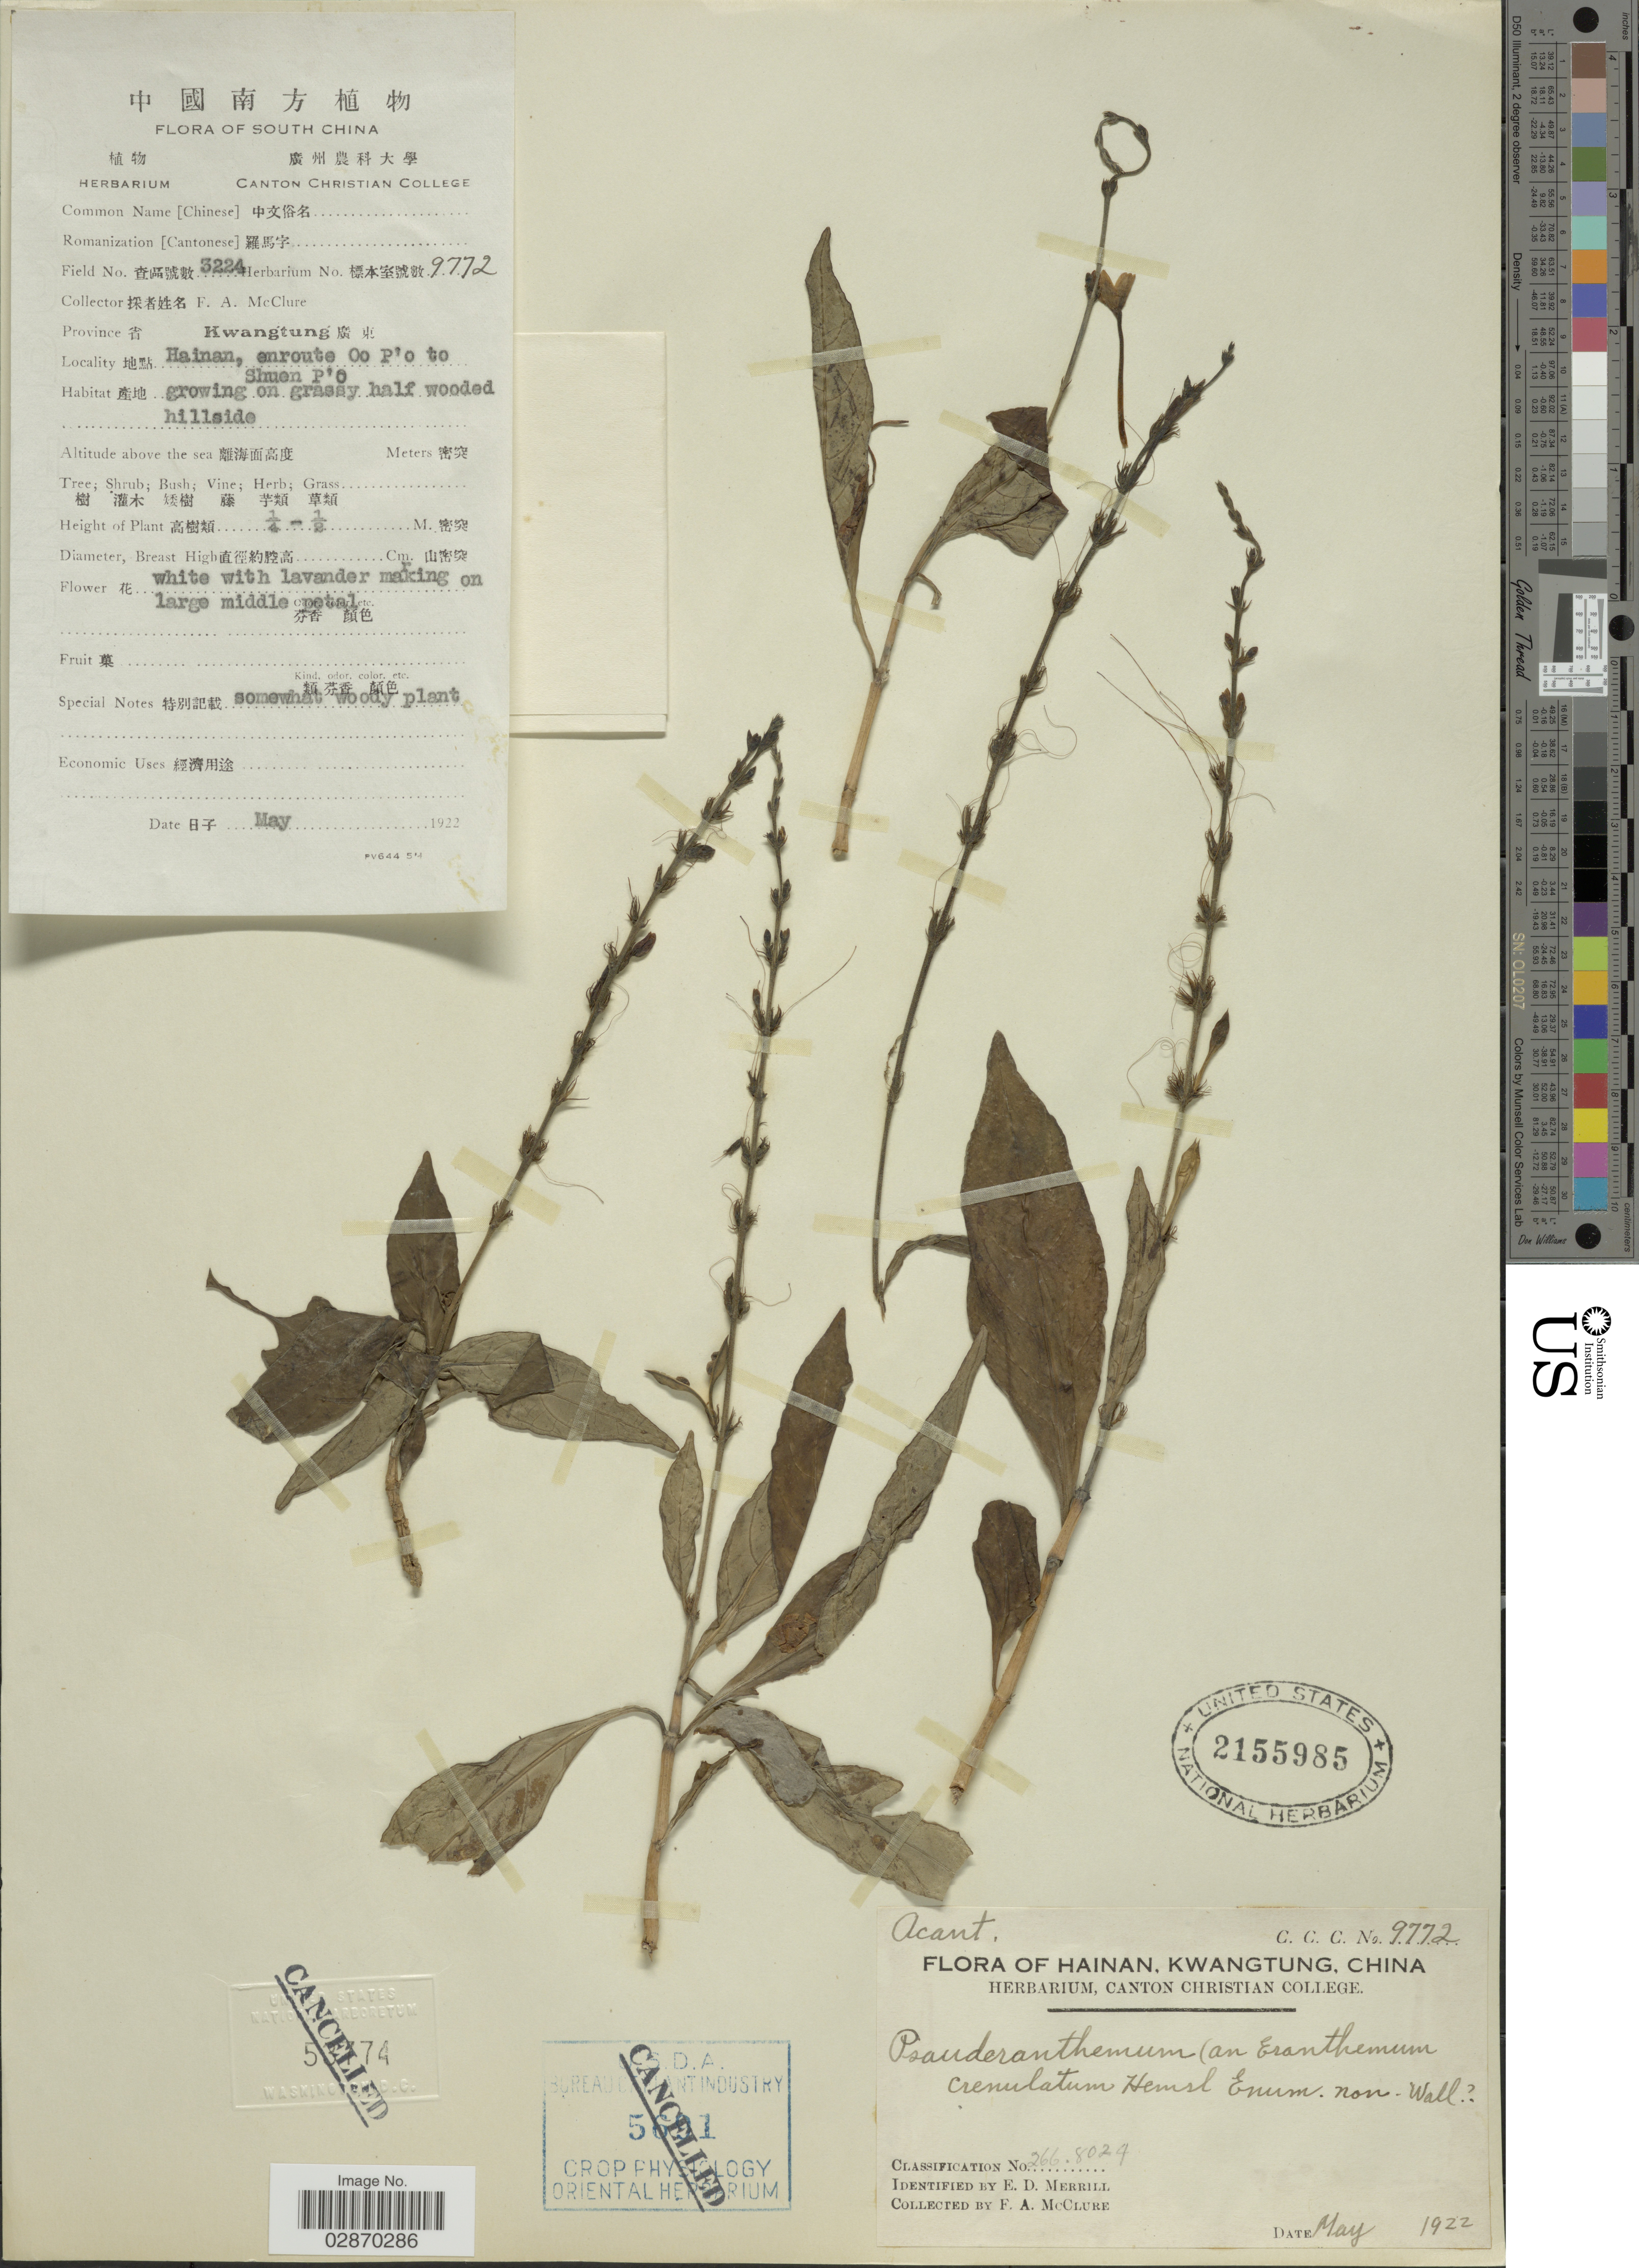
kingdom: Plantae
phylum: Tracheophyta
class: Magnoliopsida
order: Lamiales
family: Acanthaceae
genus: Pseuderanthemum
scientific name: Pseuderanthemum crenulatum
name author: (Wall. ex Lindl.) Radlk.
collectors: F. A. McClure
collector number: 3224/9772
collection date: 1922-05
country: China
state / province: Guangdong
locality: South China. Kwangtung. Hainan, enroute Oo P'o to Shuen P'o.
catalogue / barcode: US 2155985